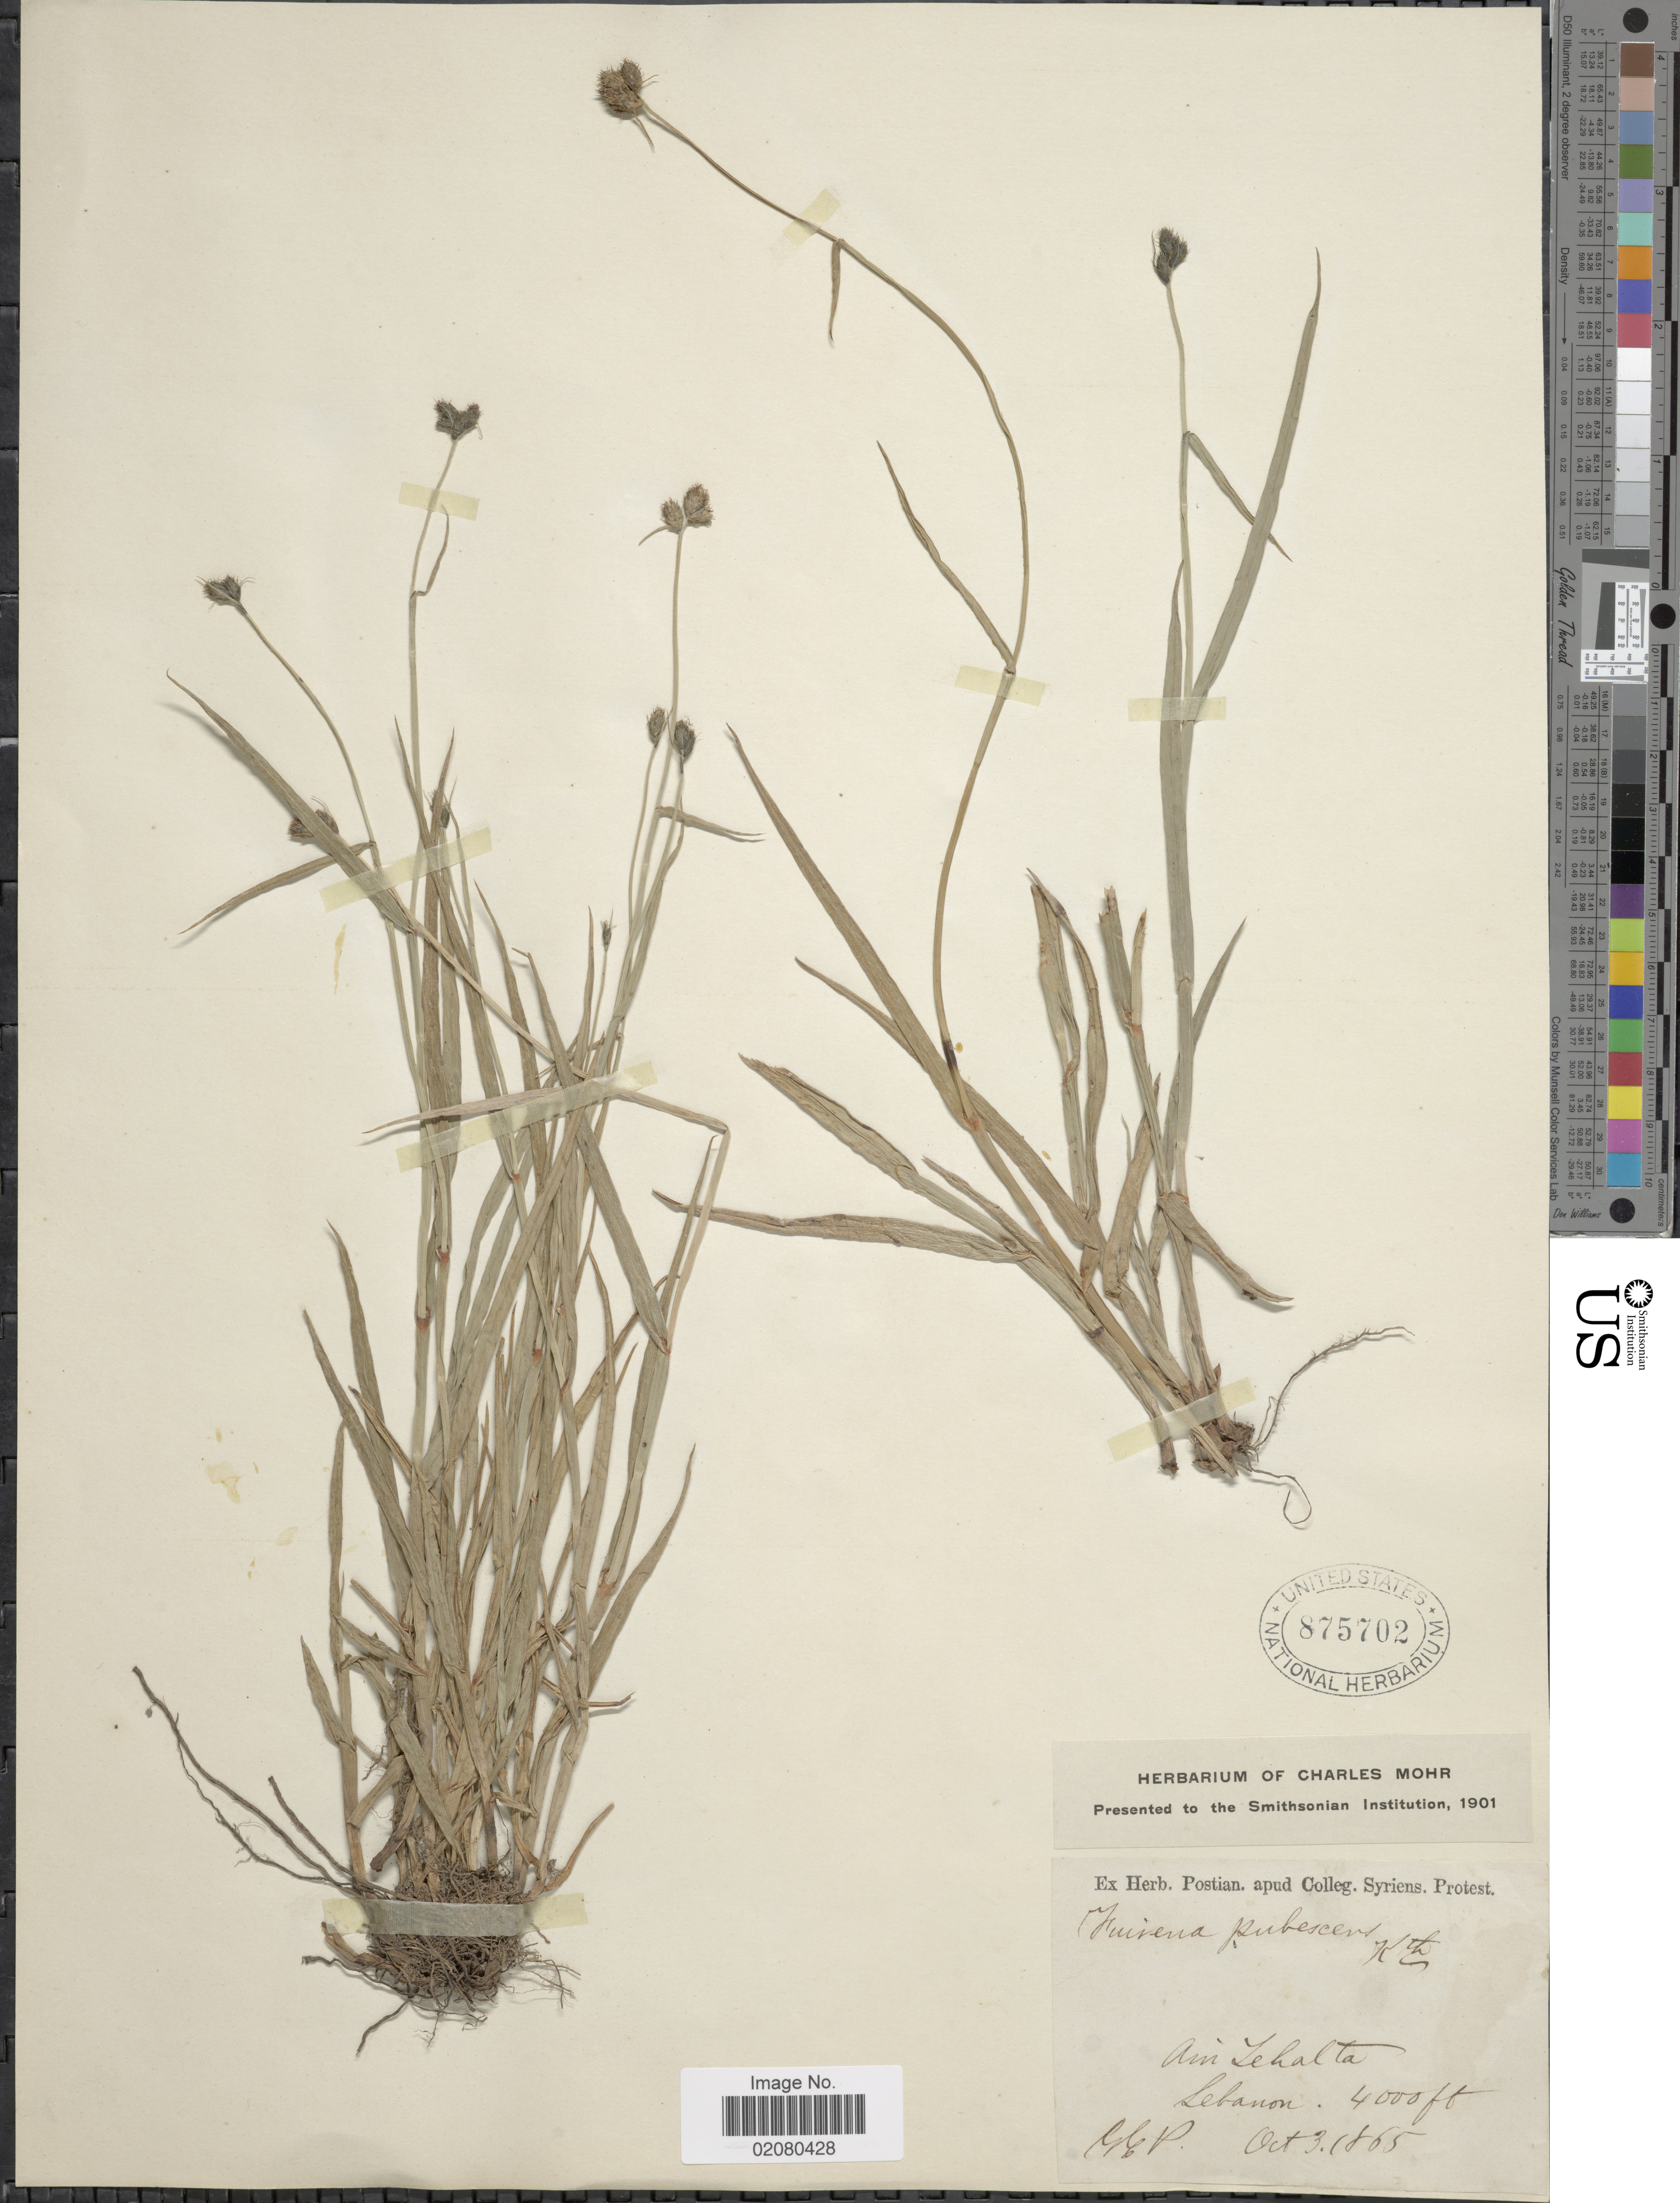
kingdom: Plantae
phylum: Tracheophyta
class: Liliopsida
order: Poales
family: Cyperaceae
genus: Fuirena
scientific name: Fuirena pubescens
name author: (Poir.) Kunth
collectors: G. E. Post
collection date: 1865-10-03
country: Lebanon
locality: Amizehalta, [interpreted]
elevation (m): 1219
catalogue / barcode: US 875702